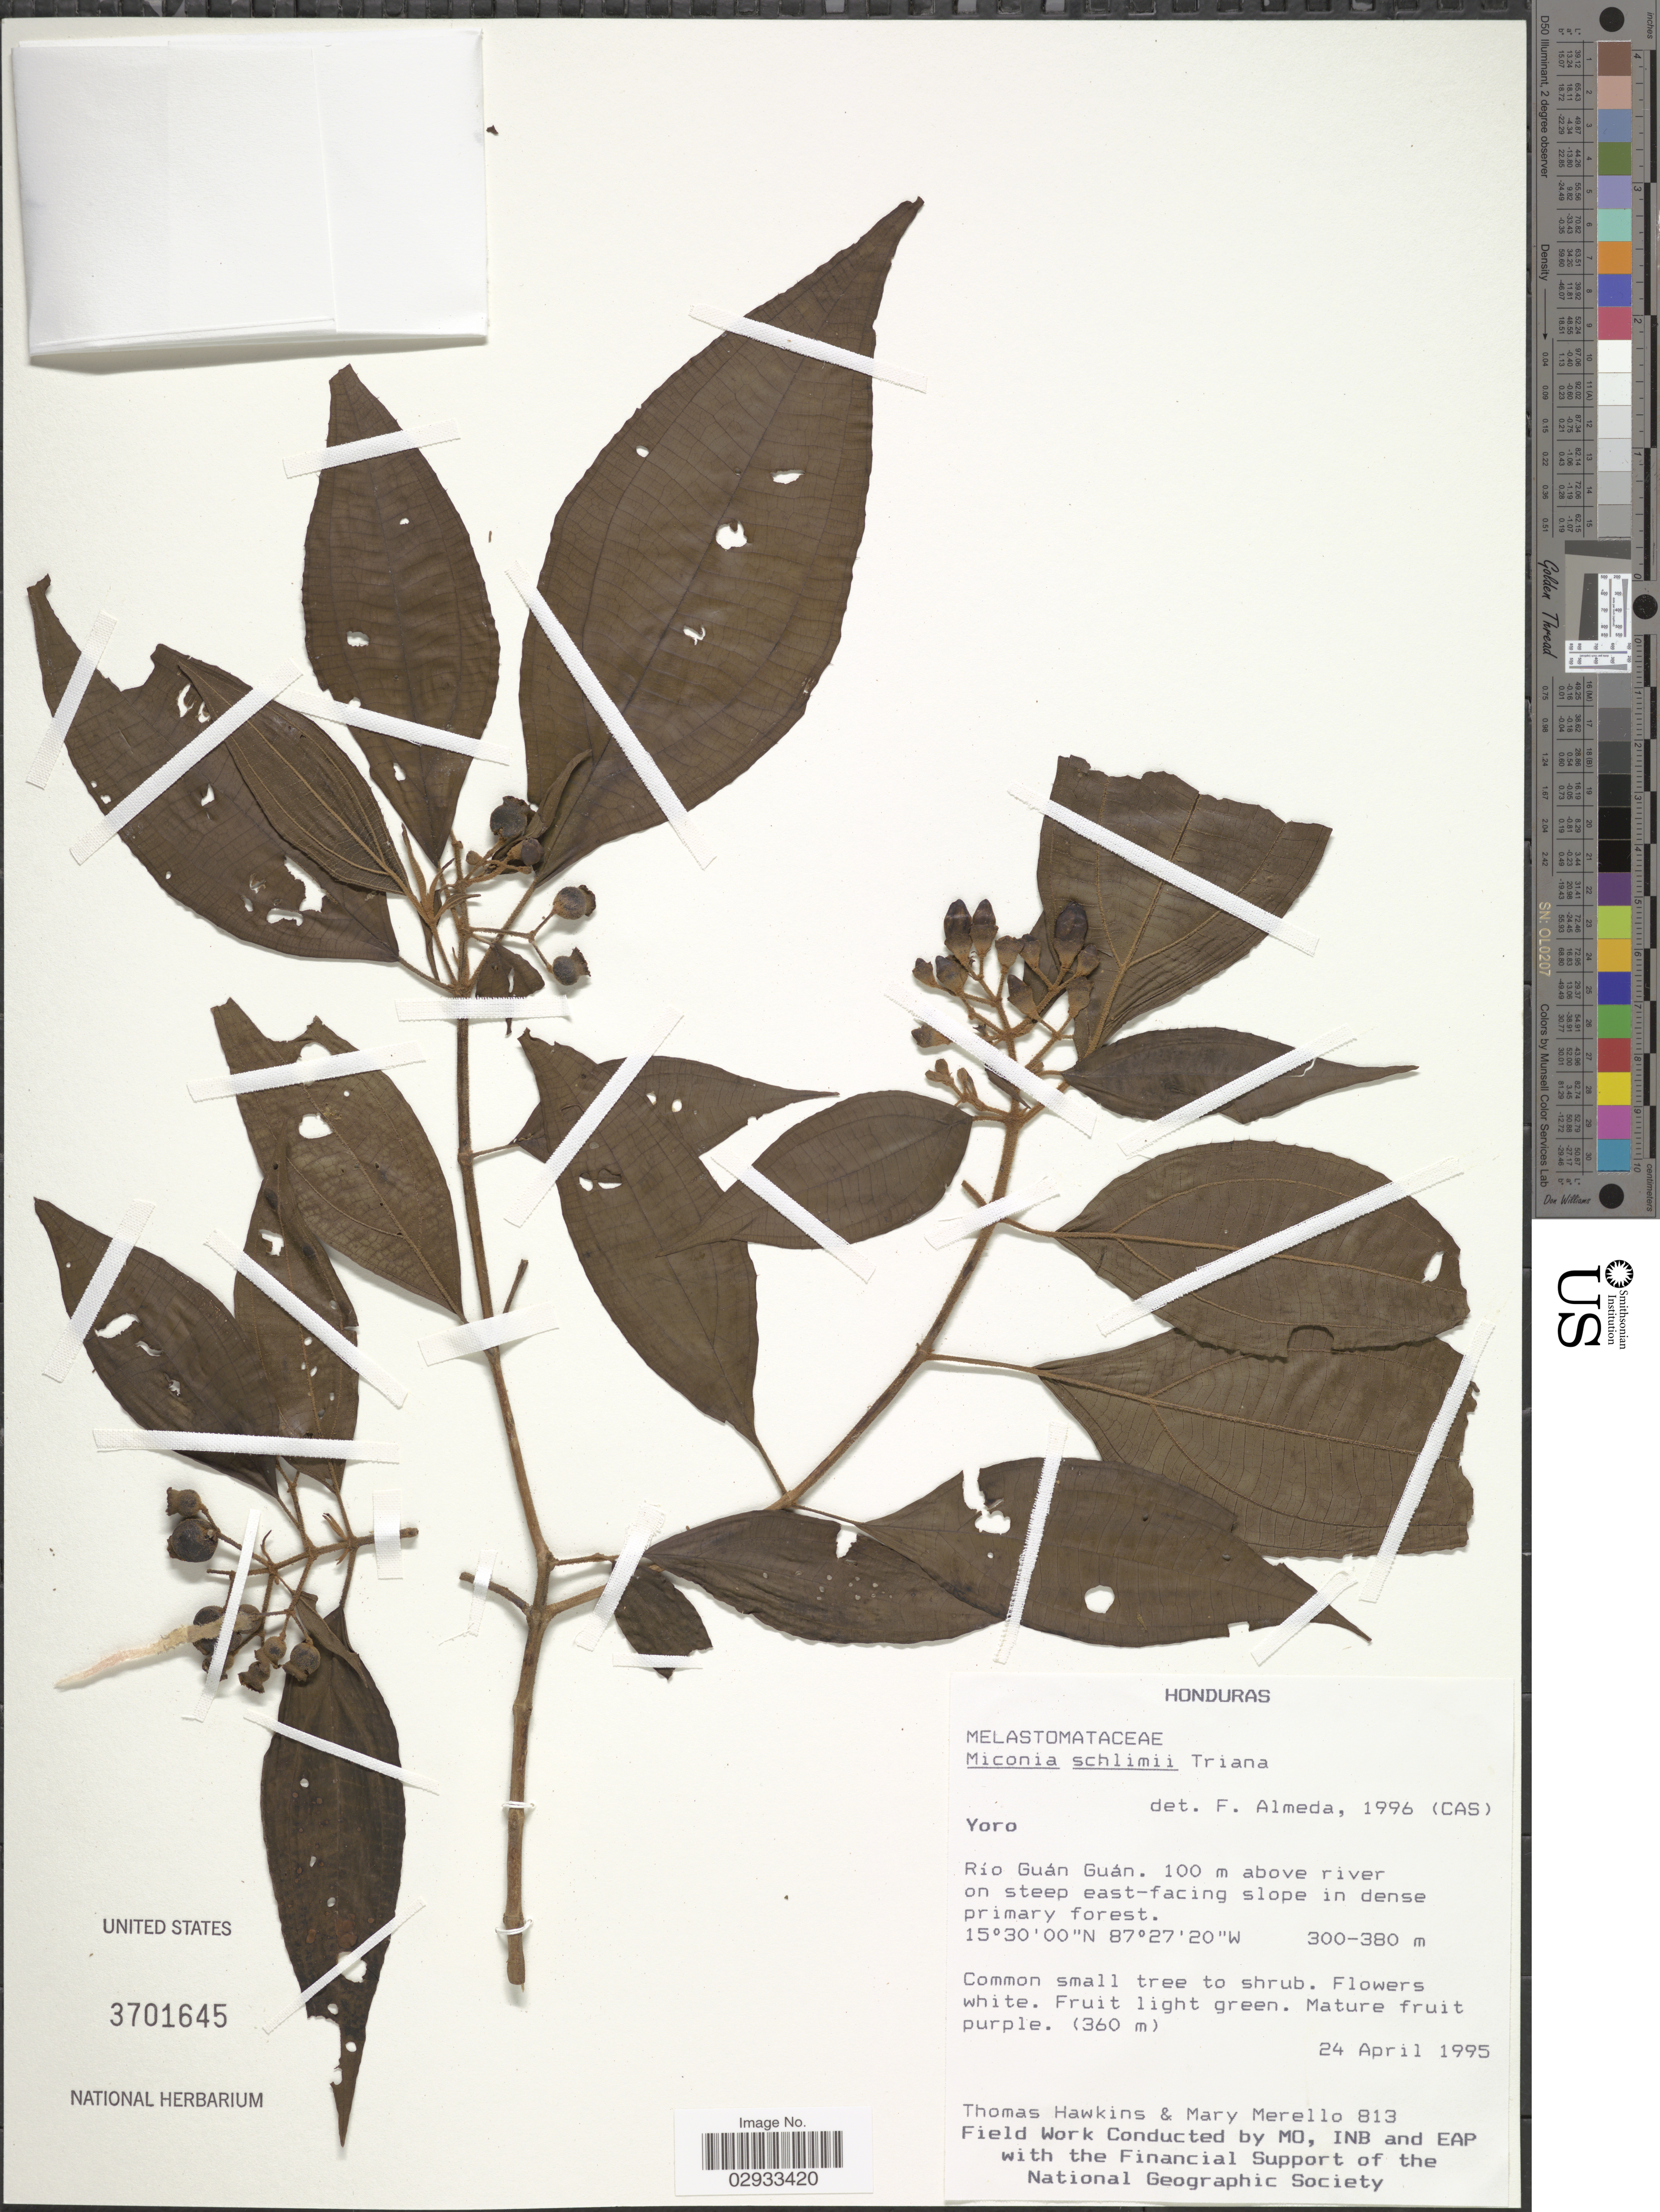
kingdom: Plantae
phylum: Tracheophyta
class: Magnoliopsida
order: Myrtales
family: Melastomataceae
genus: Miconia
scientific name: Miconia schlimii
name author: Triana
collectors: M. Merello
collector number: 813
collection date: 1995-04-24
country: Honduras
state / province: Yoro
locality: Río Guán Guán. 100 m above river on steep east-facing slope.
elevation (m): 300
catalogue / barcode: US 3701645